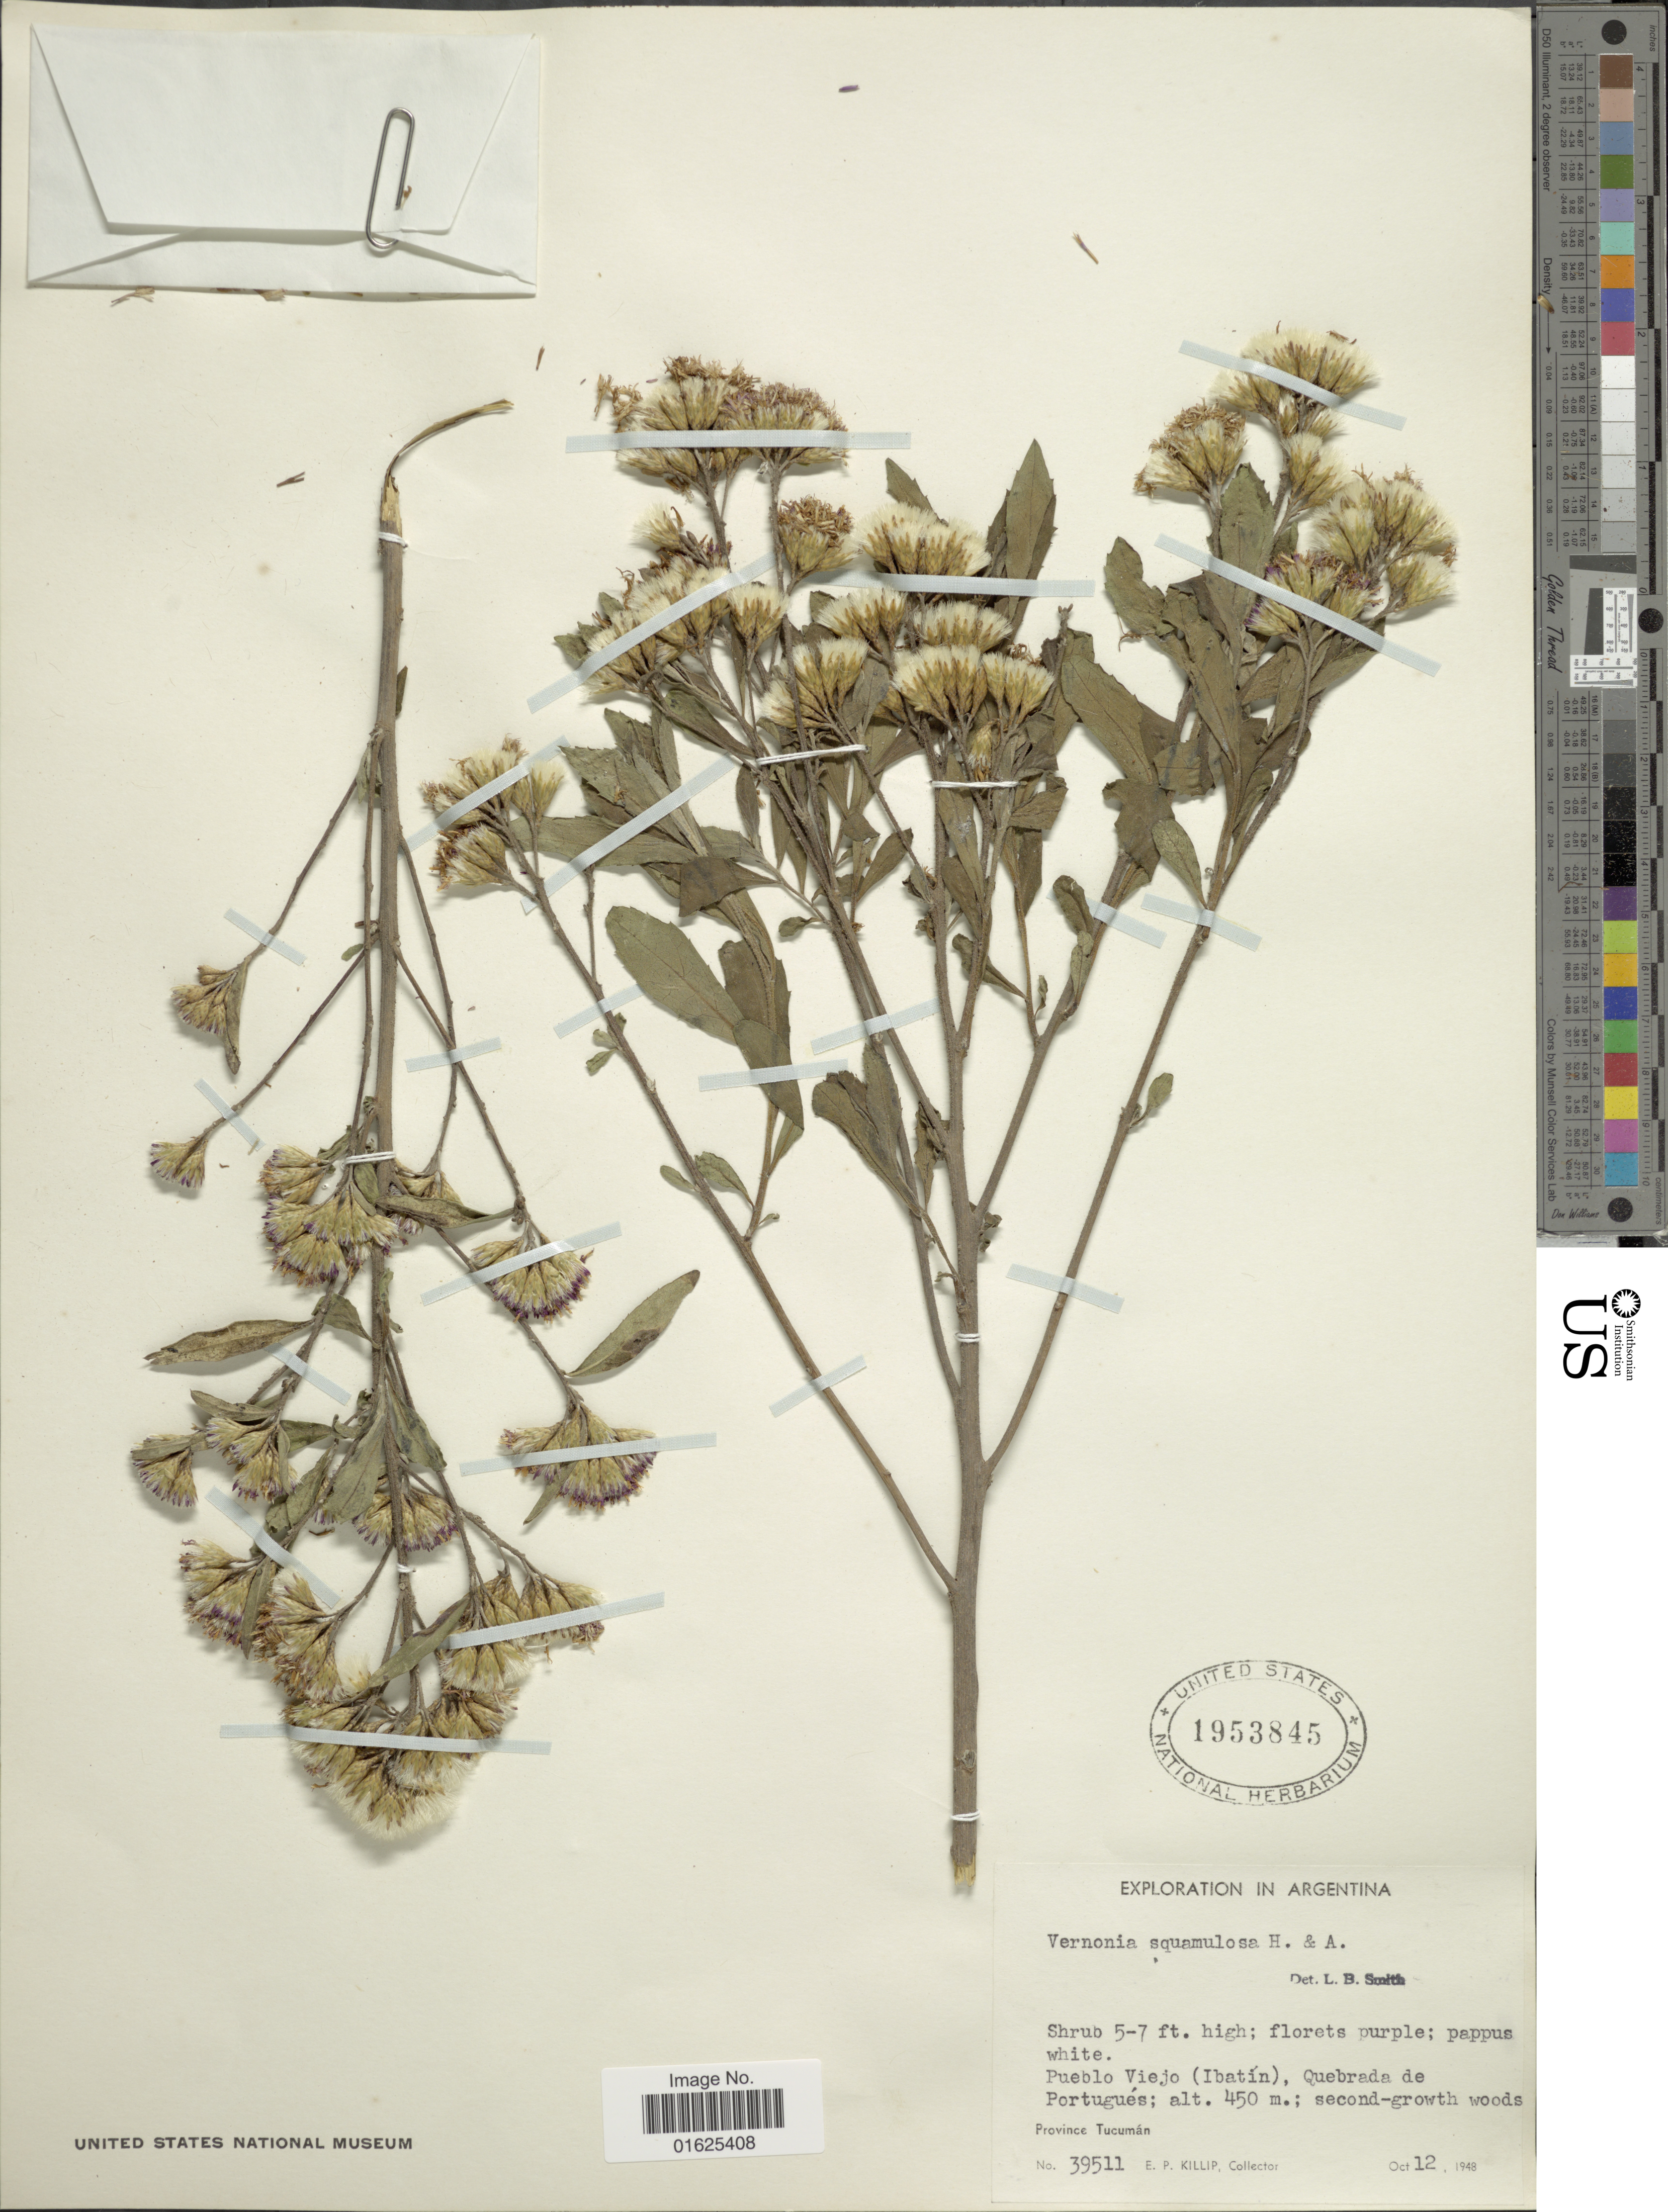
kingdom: Plantae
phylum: Tracheophyta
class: Magnoliopsida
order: Asterales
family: Asteraceae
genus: Vernonanthura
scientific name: Vernonanthura squamulosa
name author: (Hook. & Arn.) H. Rob.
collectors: E. P. Killip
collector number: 39511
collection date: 1948-10-12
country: Argentina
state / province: Tucuman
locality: Pueblo Viejo (Ibatí), Quebrada de Portugués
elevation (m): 450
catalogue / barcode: US 1953845